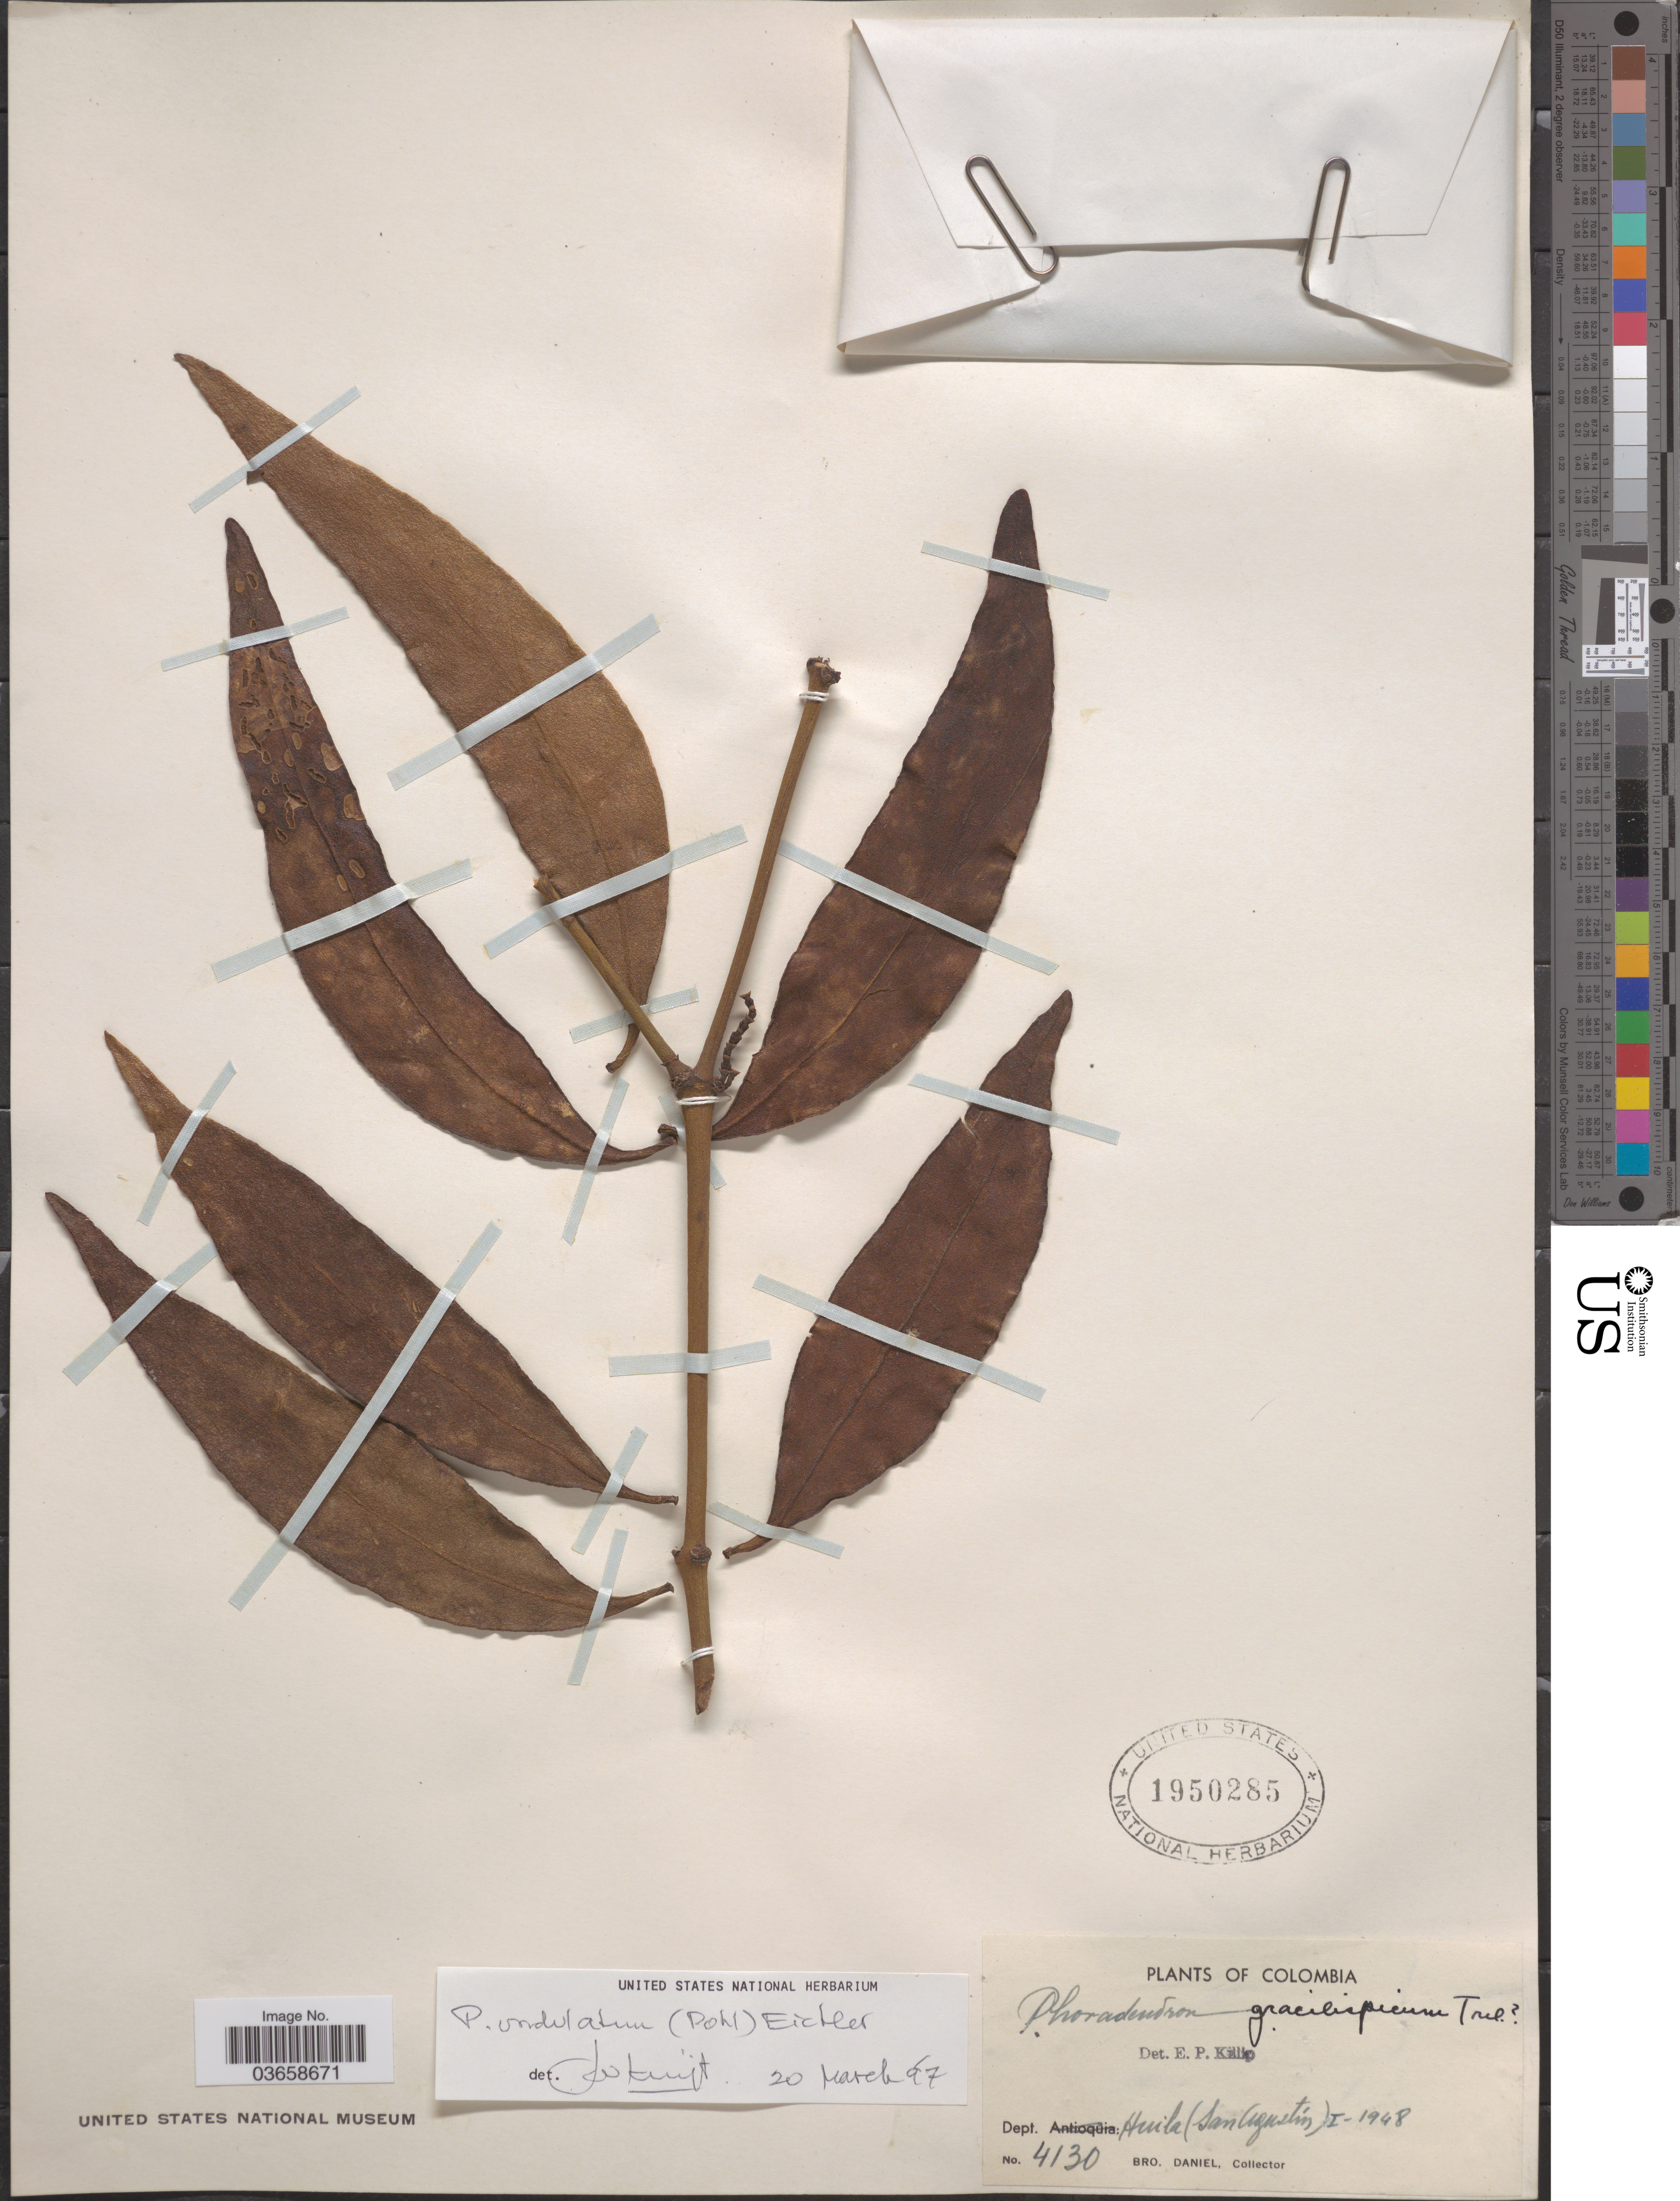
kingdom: Plantae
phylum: Tracheophyta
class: Magnoliopsida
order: Santalales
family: Viscaceae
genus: Phoradendron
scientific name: Phoradendron undulatum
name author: (Pohl ex DC.) Eichler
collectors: Bro. Daniel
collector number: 4130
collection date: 1948-01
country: Colombia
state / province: Huila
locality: Dept. Huila (San Agustín).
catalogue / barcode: US 1950285